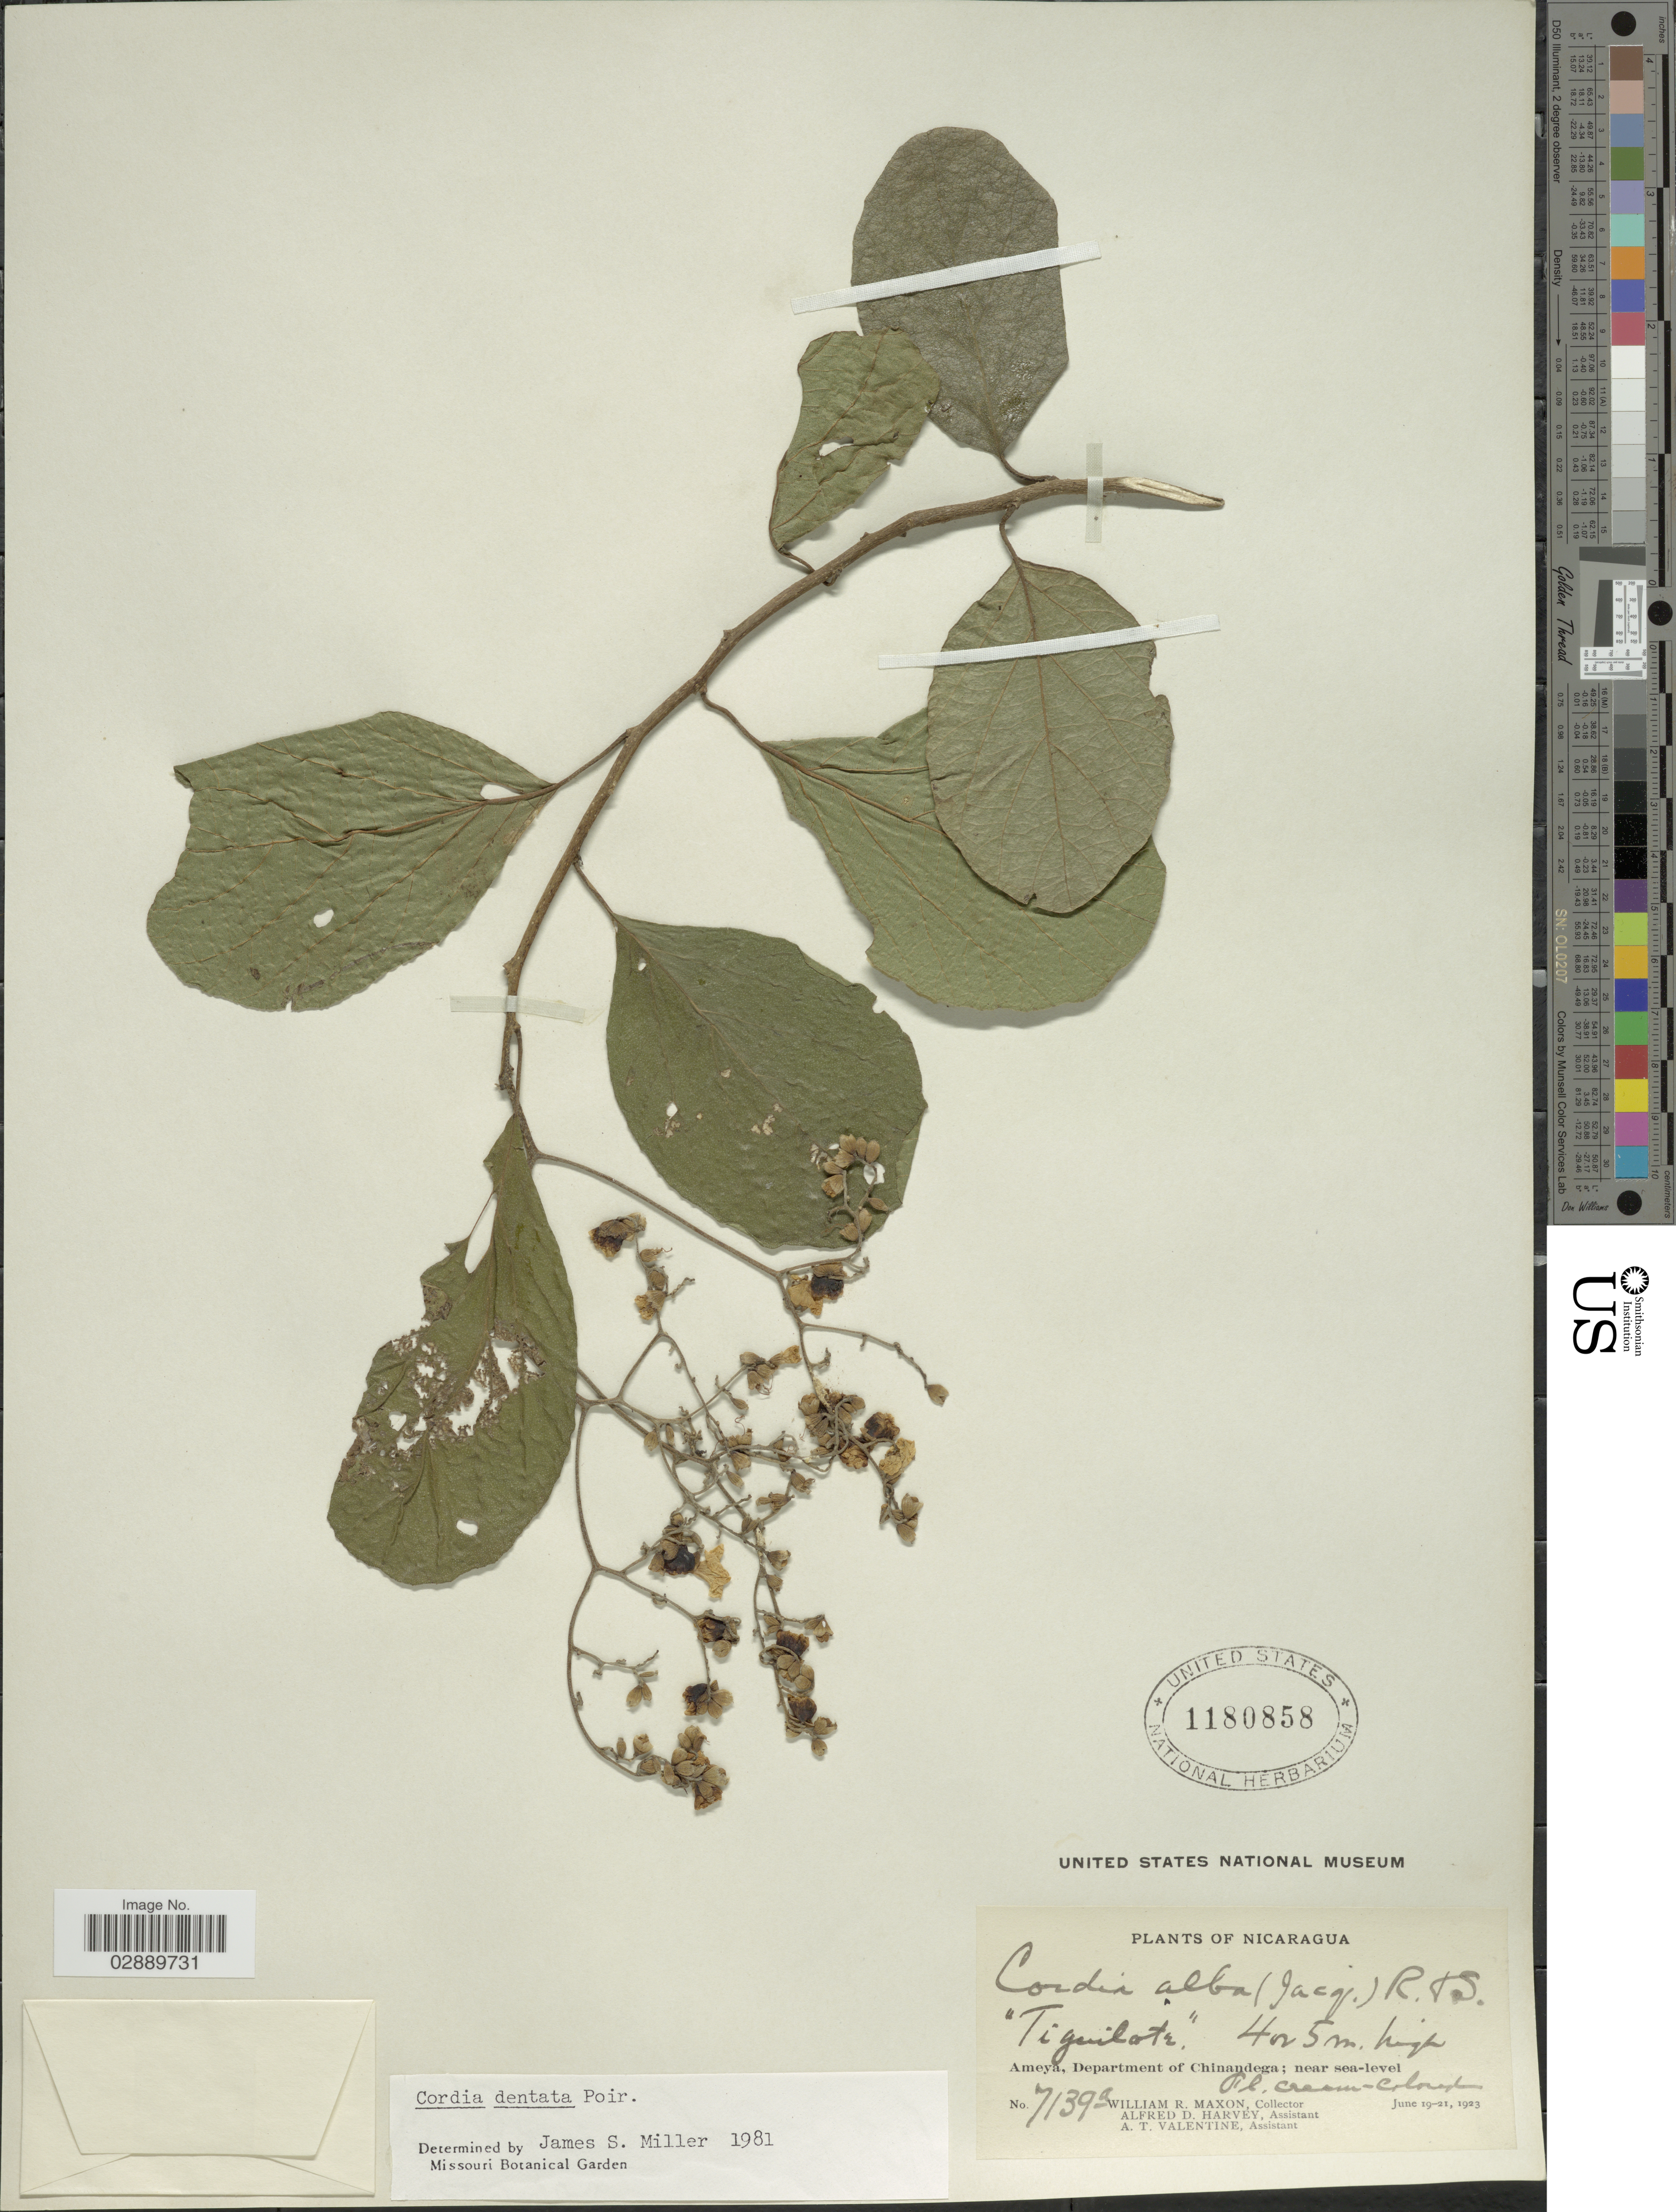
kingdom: Plantae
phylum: Tracheophyta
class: Magnoliopsida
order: Boraginales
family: Cordiaceae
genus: Cordia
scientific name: Cordia dentata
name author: Poir.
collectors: W. R. Maxon, A. D. Harvey & A. Valentine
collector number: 7139a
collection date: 1923-06-19/1923-06-21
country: Nicaragua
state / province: Chinandega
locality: Ameya, Department of Chinandega.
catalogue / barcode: US 1180858